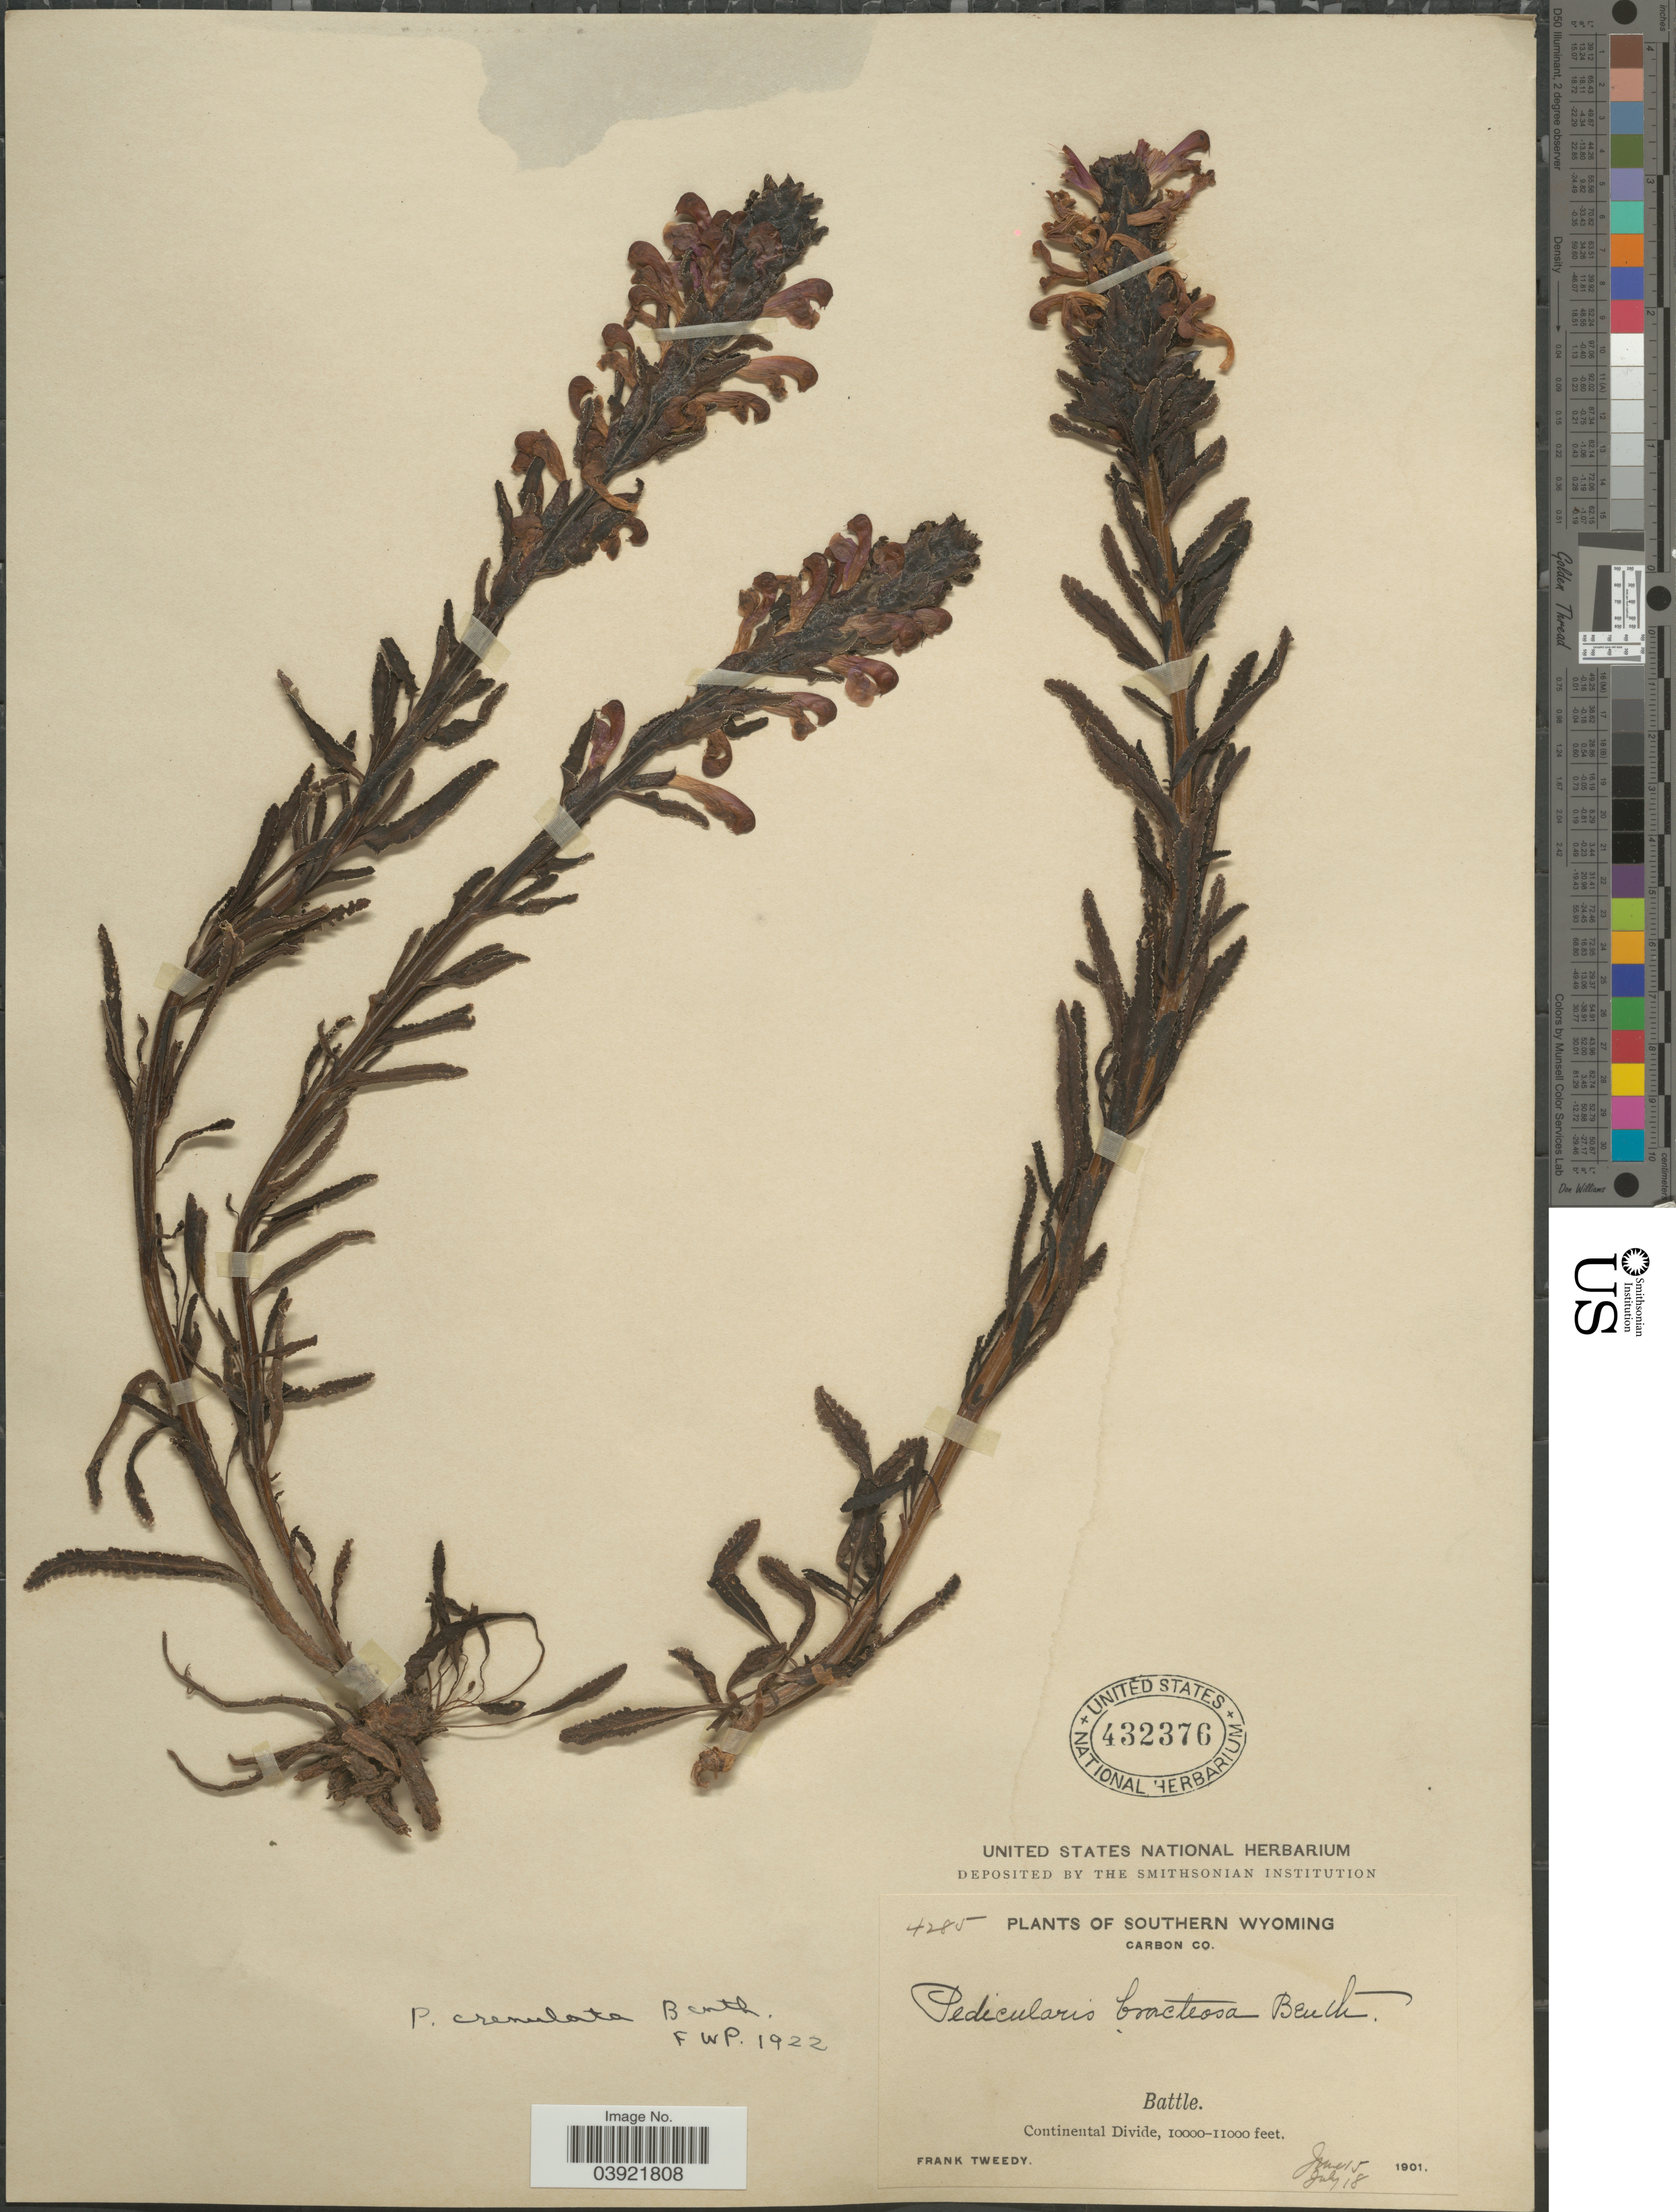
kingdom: Plantae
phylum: Tracheophyta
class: Magnoliopsida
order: Lamiales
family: Orobanchaceae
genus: Pedicularis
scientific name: Pedicularis crenulata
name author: Benth.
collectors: F. Tweedy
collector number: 4285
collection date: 1901-06-15/1901-07-18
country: United States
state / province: Wyoming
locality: Southern Wyoming. Carbon Co. Battle. Continental Divide.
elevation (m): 3048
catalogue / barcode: US 432376